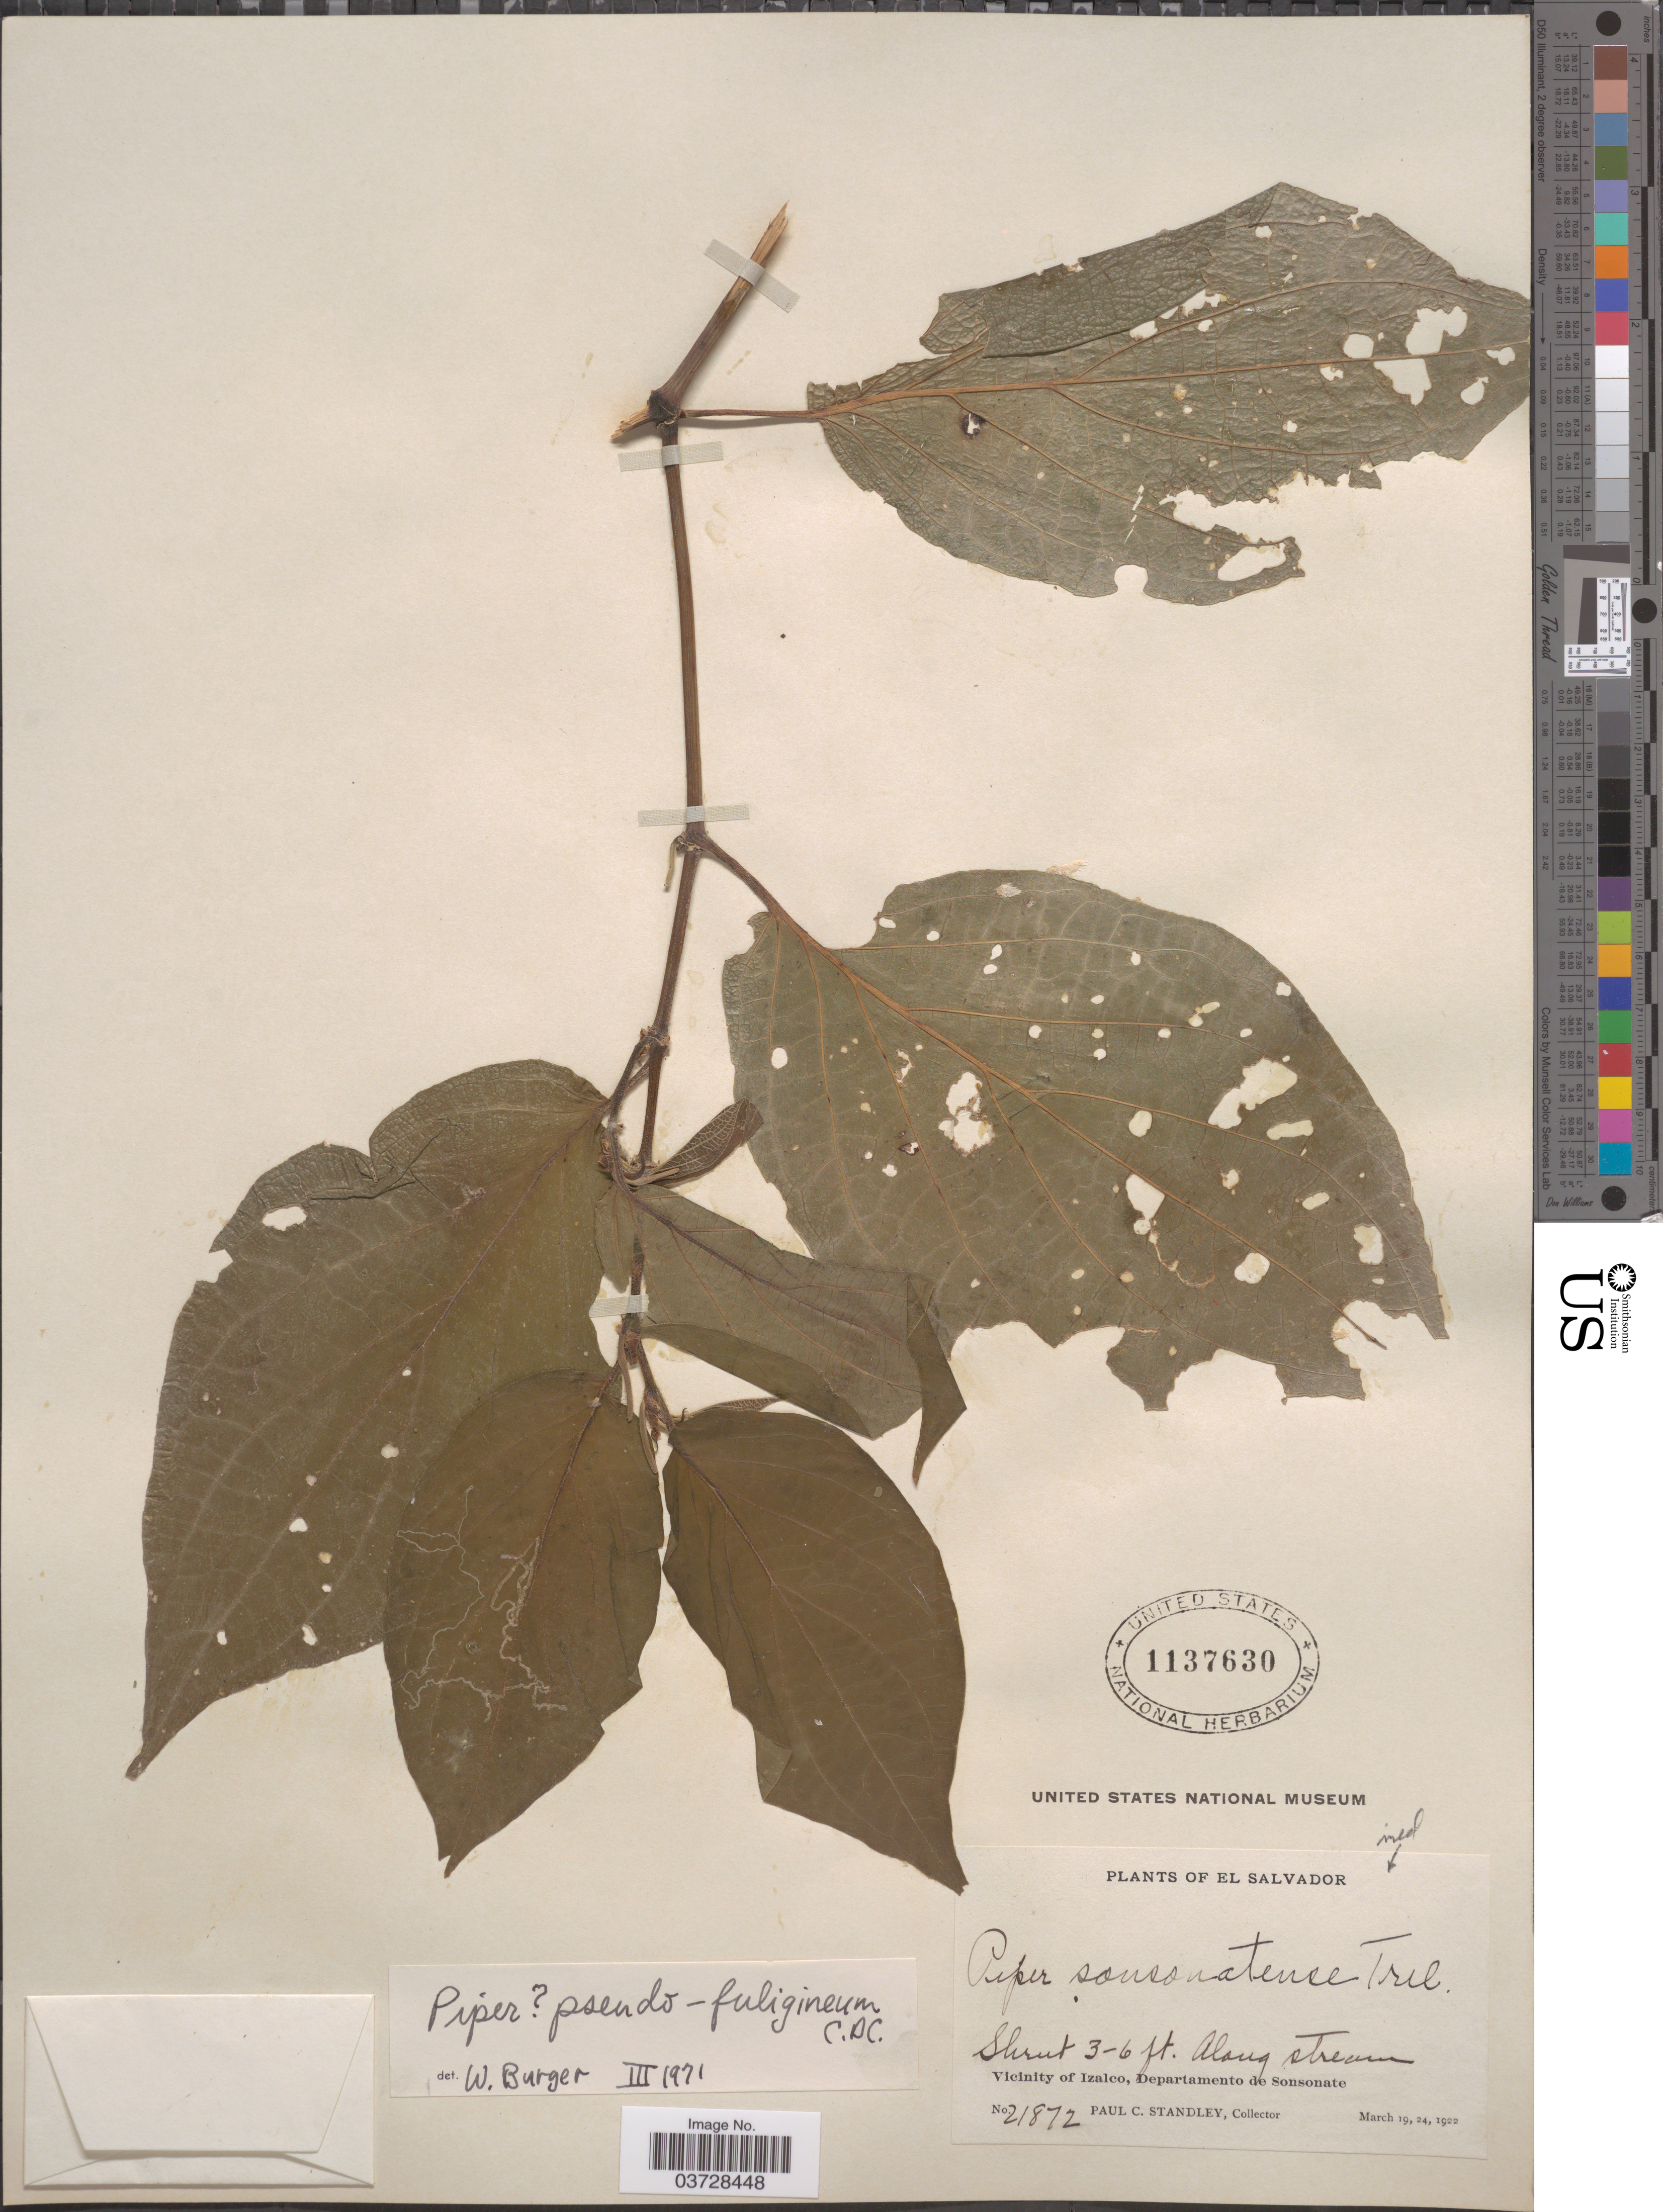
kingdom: Plantae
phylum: Tracheophyta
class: Magnoliopsida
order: Piperales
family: Piperaceae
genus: Piper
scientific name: Piper pseudofuligineum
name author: C. DC.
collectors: P. C. Standley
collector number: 21872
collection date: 1922-03-19/1922-03-24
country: El Salvador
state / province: Sonsonate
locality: Along stream. Vicinity of Izalco, Departamento de Sonsonate.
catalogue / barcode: US 1137630